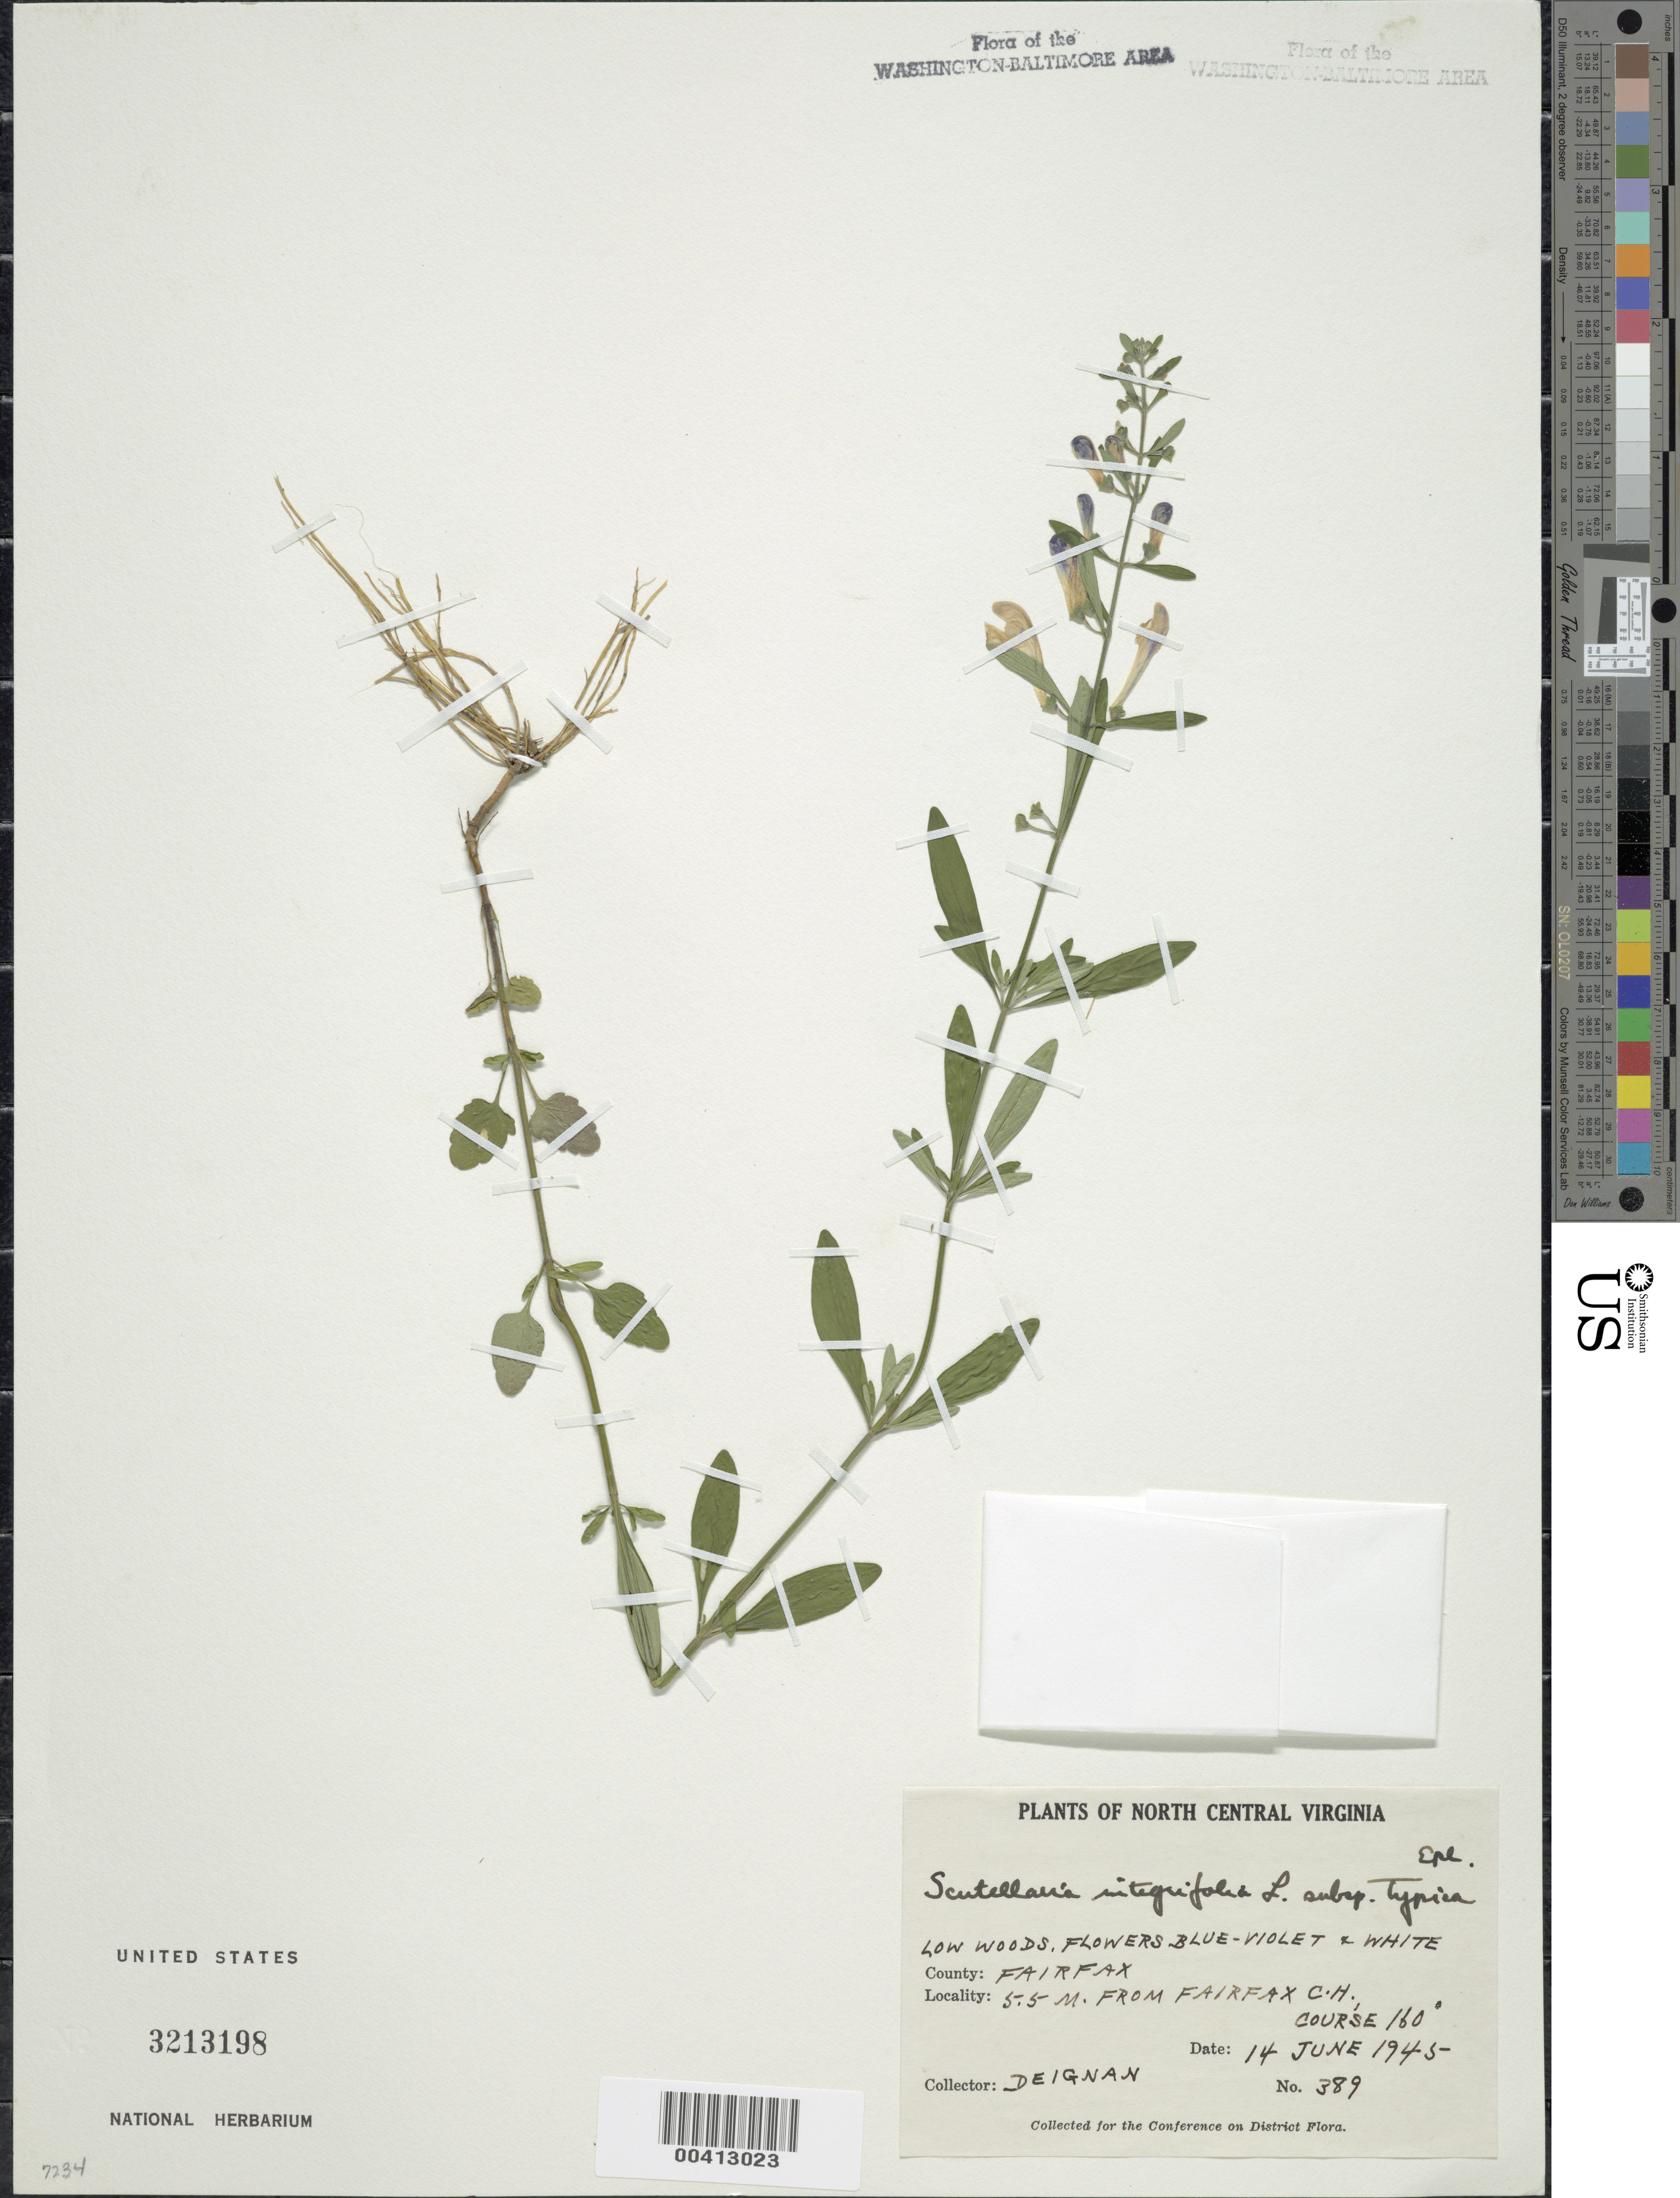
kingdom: Plantae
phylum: Tracheophyta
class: Magnoliopsida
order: Lamiales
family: Lamiaceae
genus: Scutellaria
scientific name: Scutellaria integrifolia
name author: L.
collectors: H. Deignan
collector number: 389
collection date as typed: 14 Jun 1945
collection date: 1945-06-14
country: United States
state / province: Virginia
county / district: Fairfax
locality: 5.5 mi. from Fairfax County Courthouse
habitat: Low woods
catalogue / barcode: US 3213198